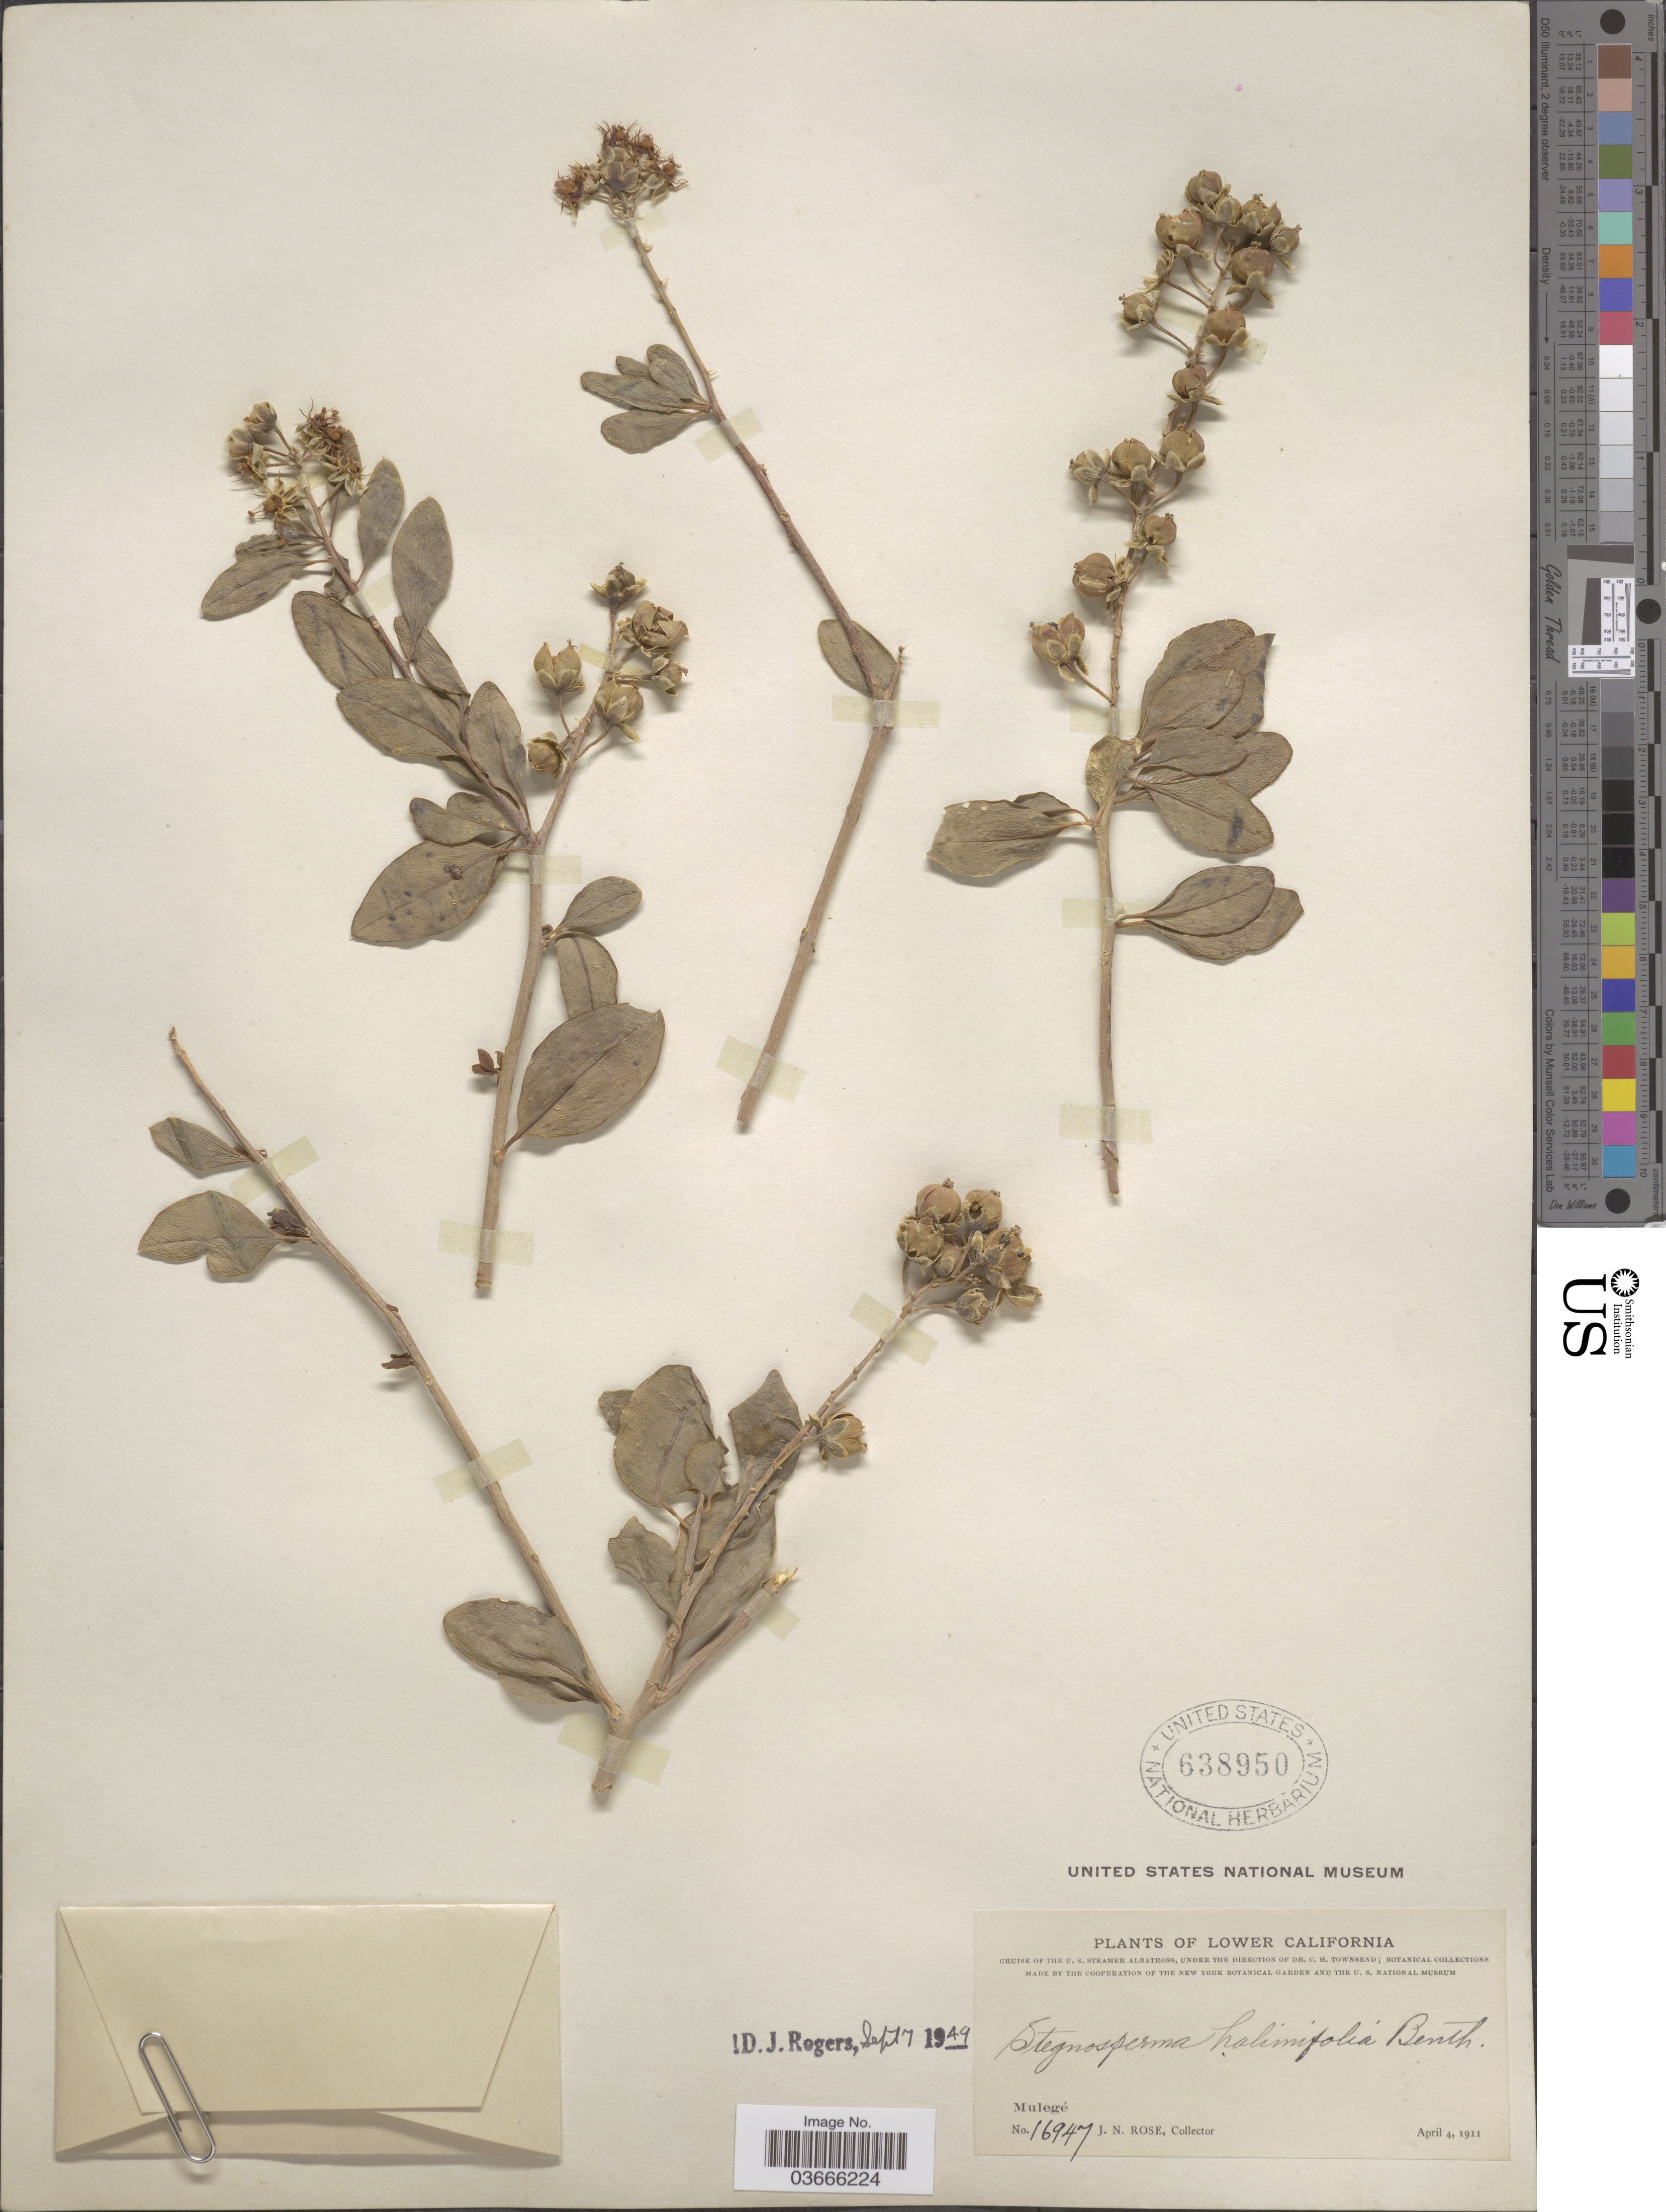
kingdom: Plantae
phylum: Tracheophyta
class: Magnoliopsida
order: Caryophyllales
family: Stegnospermataceae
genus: Stegnosperma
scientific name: Stegnosperma halimifolium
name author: Benth.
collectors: J. N. Rose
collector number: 16947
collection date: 1911-04-04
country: Mexico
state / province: Baja California Sur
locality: Lower California. Mulegé.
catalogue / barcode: US 638950